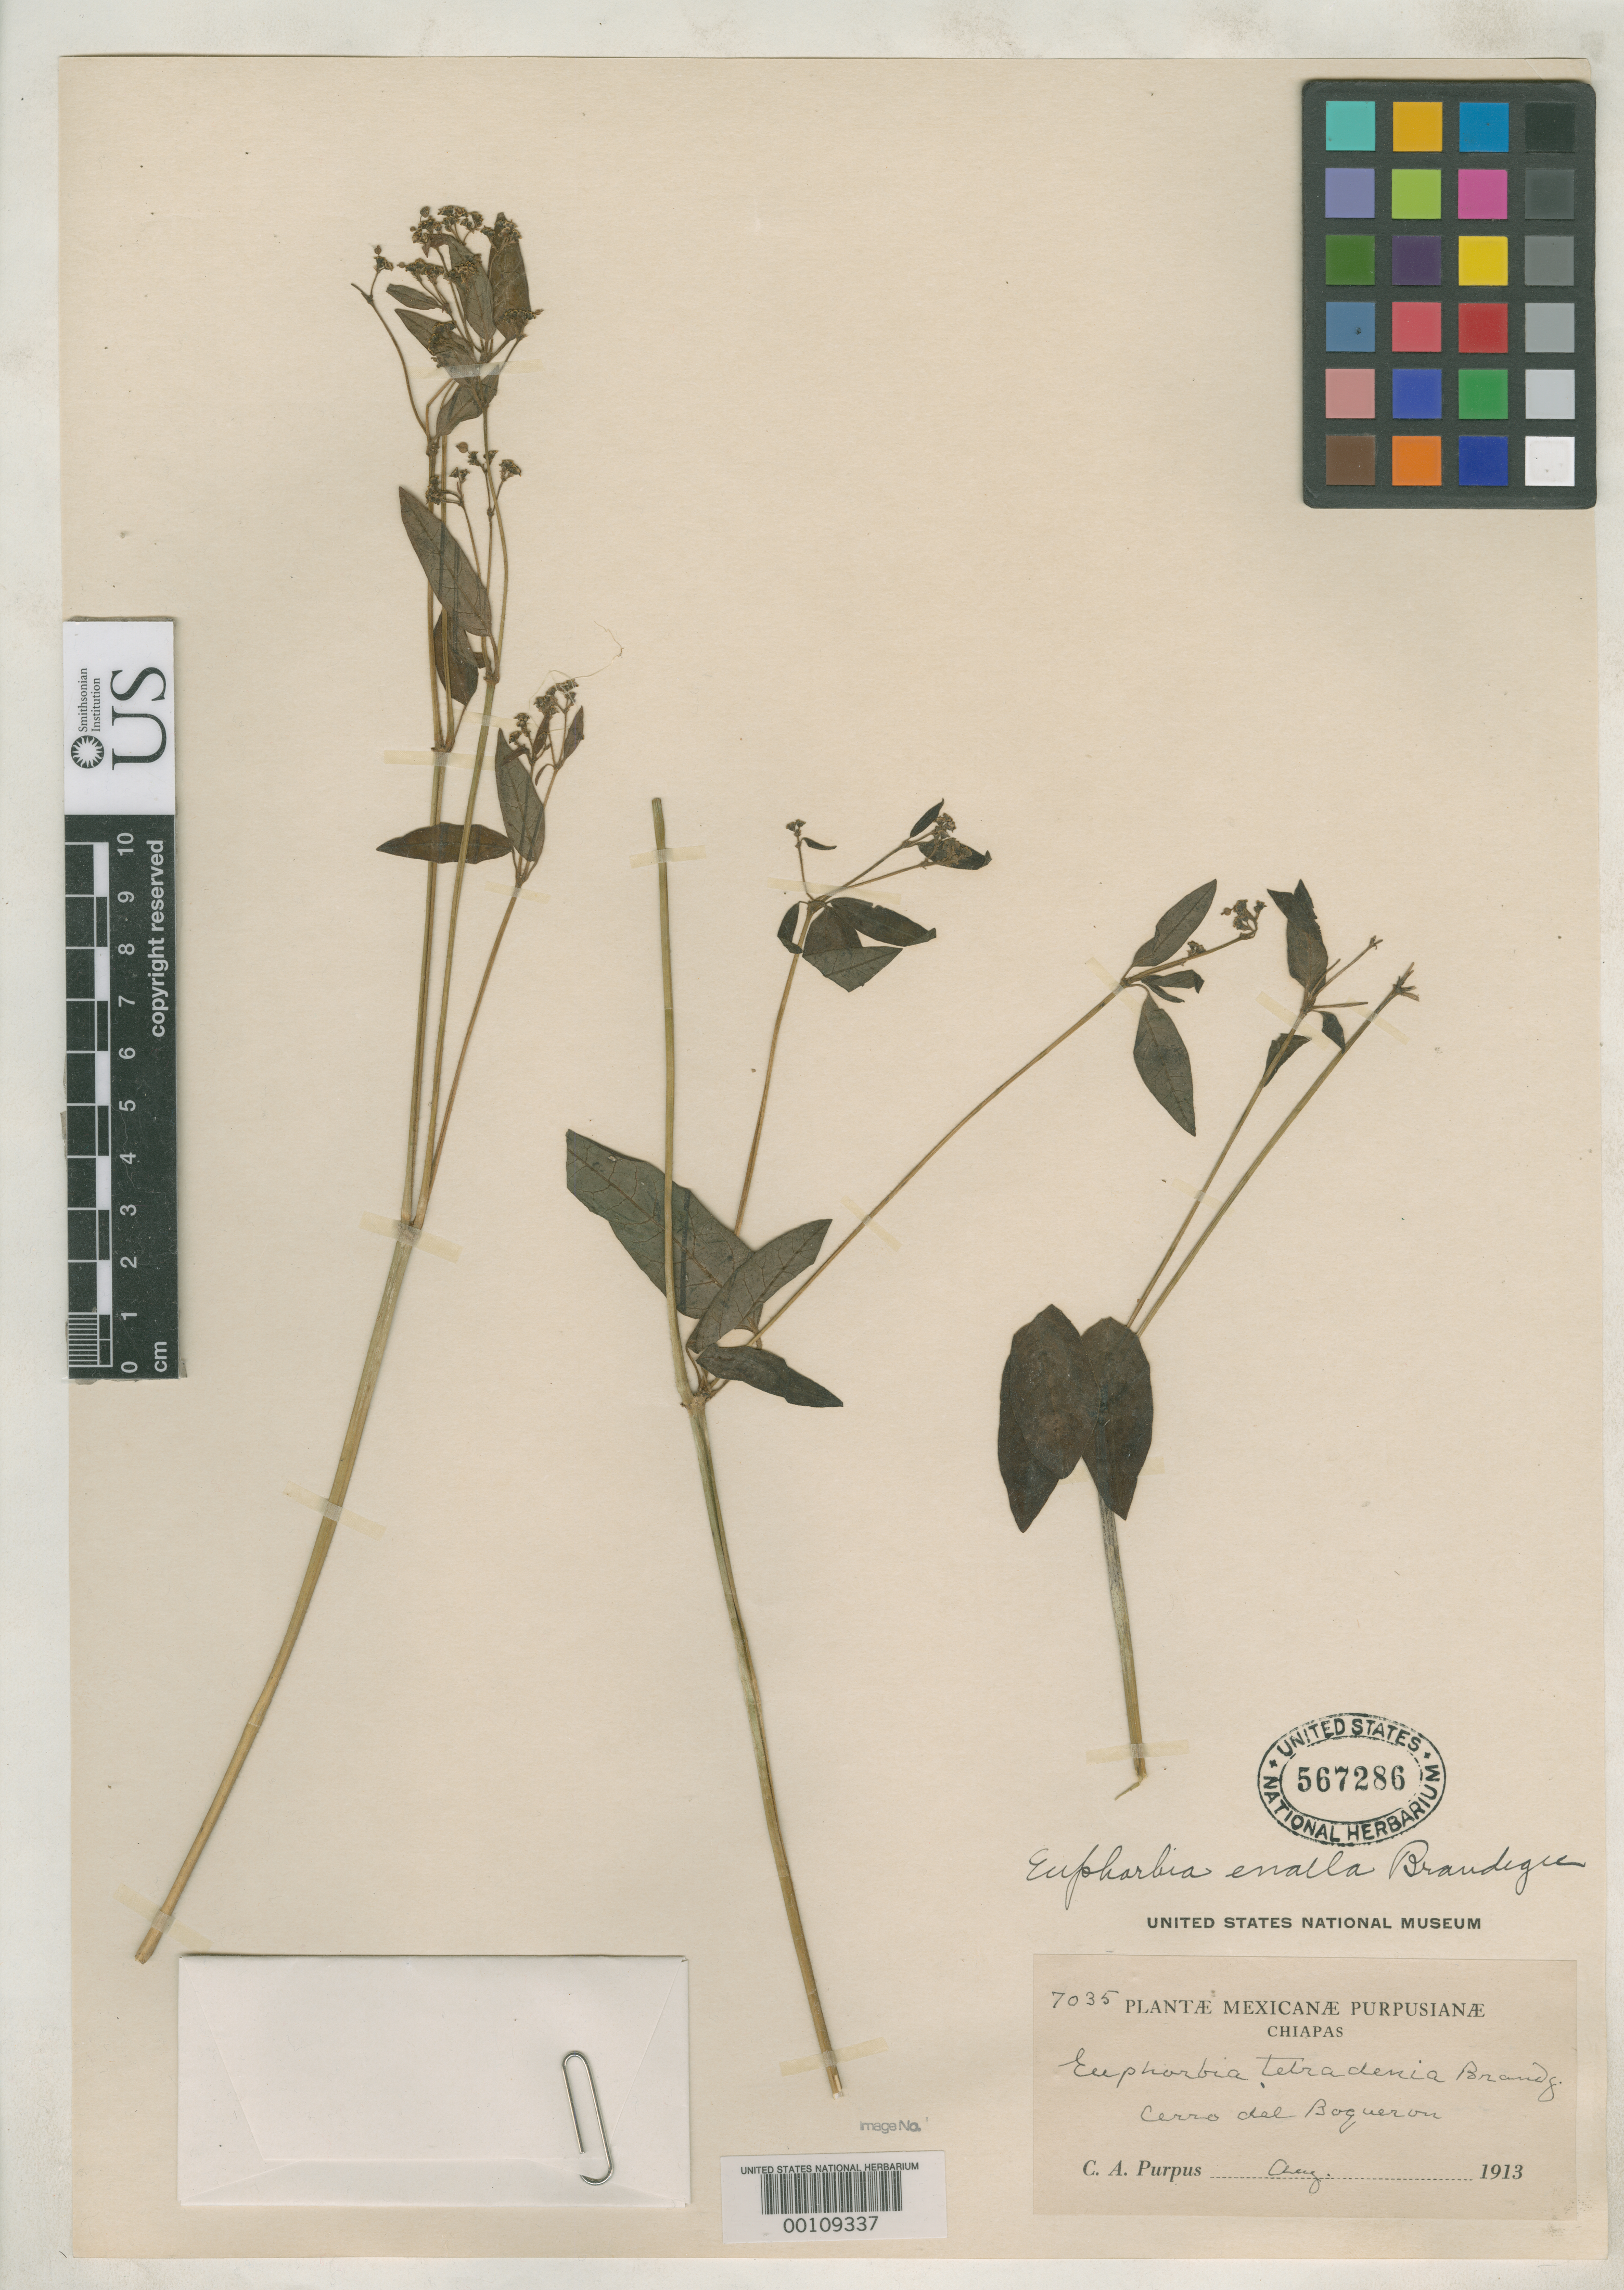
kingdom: Plantae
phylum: Tracheophyta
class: Magnoliopsida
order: Malpighiales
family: Euphorbiaceae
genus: Euphorbia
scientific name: Euphorbia enalla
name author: Brandegee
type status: Isotype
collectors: C. A. Purpus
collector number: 7035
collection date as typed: Aug 1913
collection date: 1913-08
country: Mexico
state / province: Chiapas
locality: Cerro del Boqueron.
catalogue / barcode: US 567286